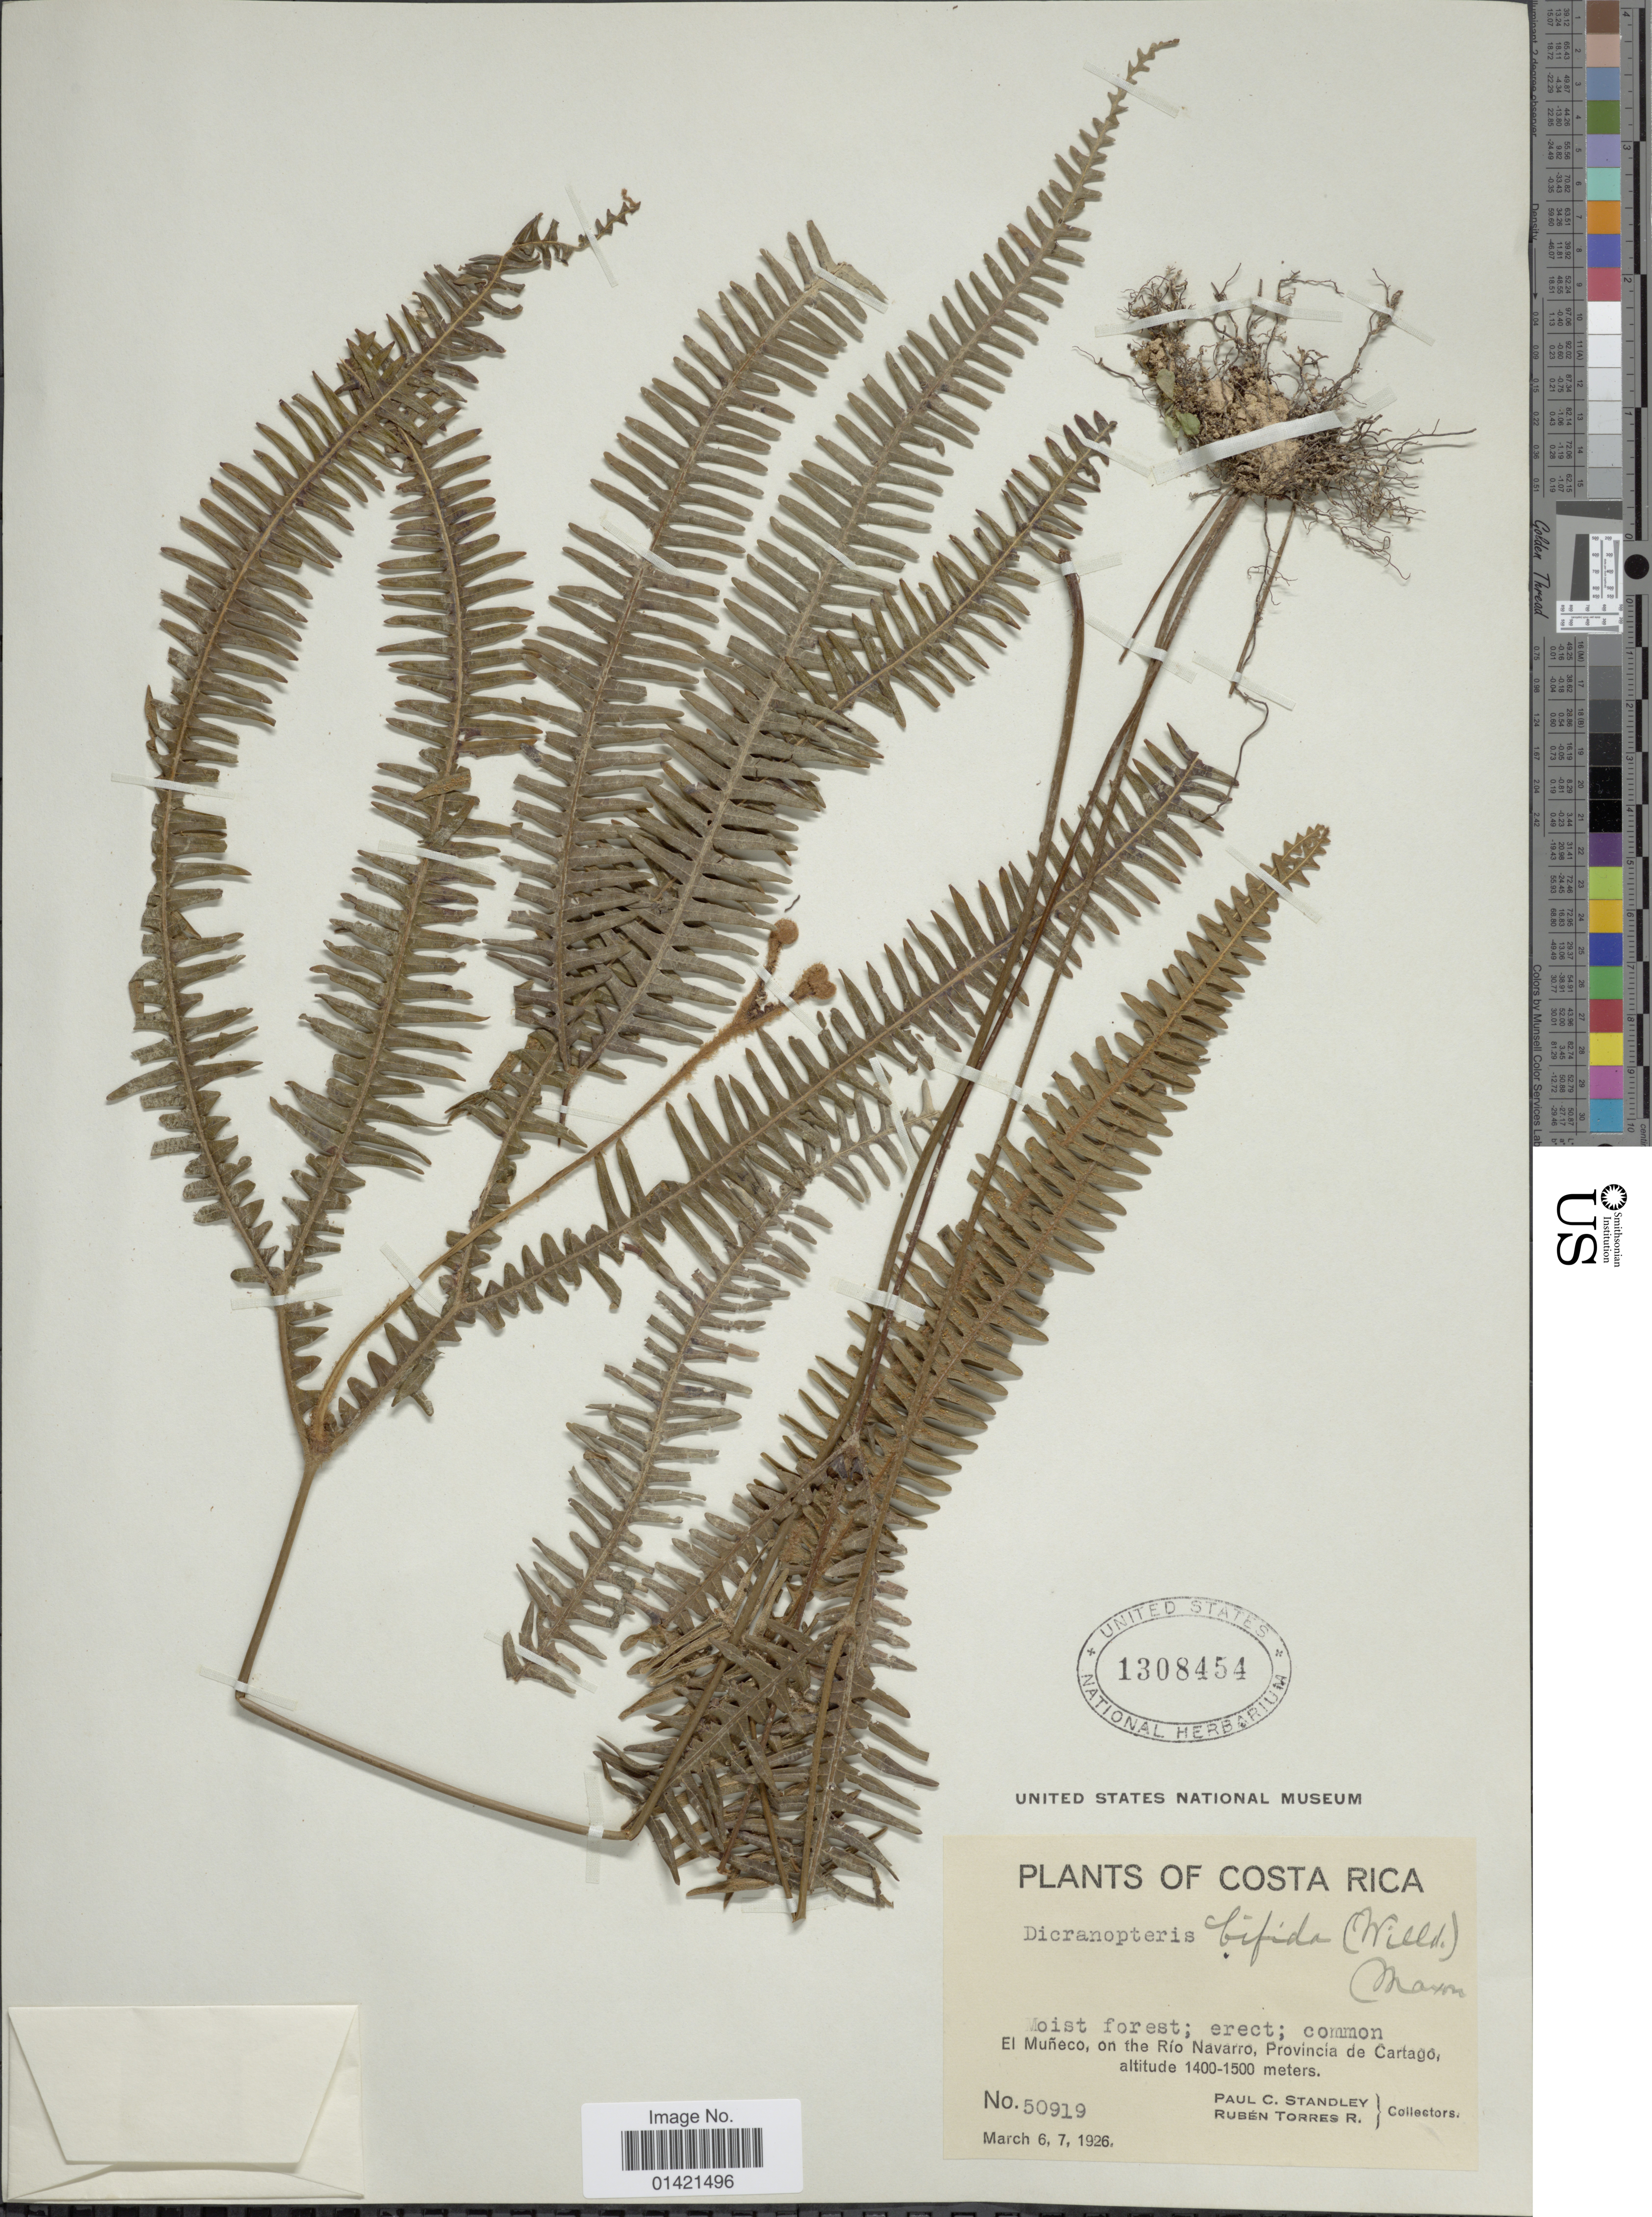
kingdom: Plantae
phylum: Tracheophyta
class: Polypodiopsida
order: Gleicheniales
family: Gleicheniaceae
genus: Sticherus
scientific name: Sticherus bifidus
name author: (Willd.) Ching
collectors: P. C. Standley & R. Torres Rojas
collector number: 50919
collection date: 1926-03-06/1926-03-07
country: Costa Rica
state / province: Cartago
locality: El Muneco, on the Rio Navarro, Provincia de Cartago.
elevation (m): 1400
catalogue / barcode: US 1308454